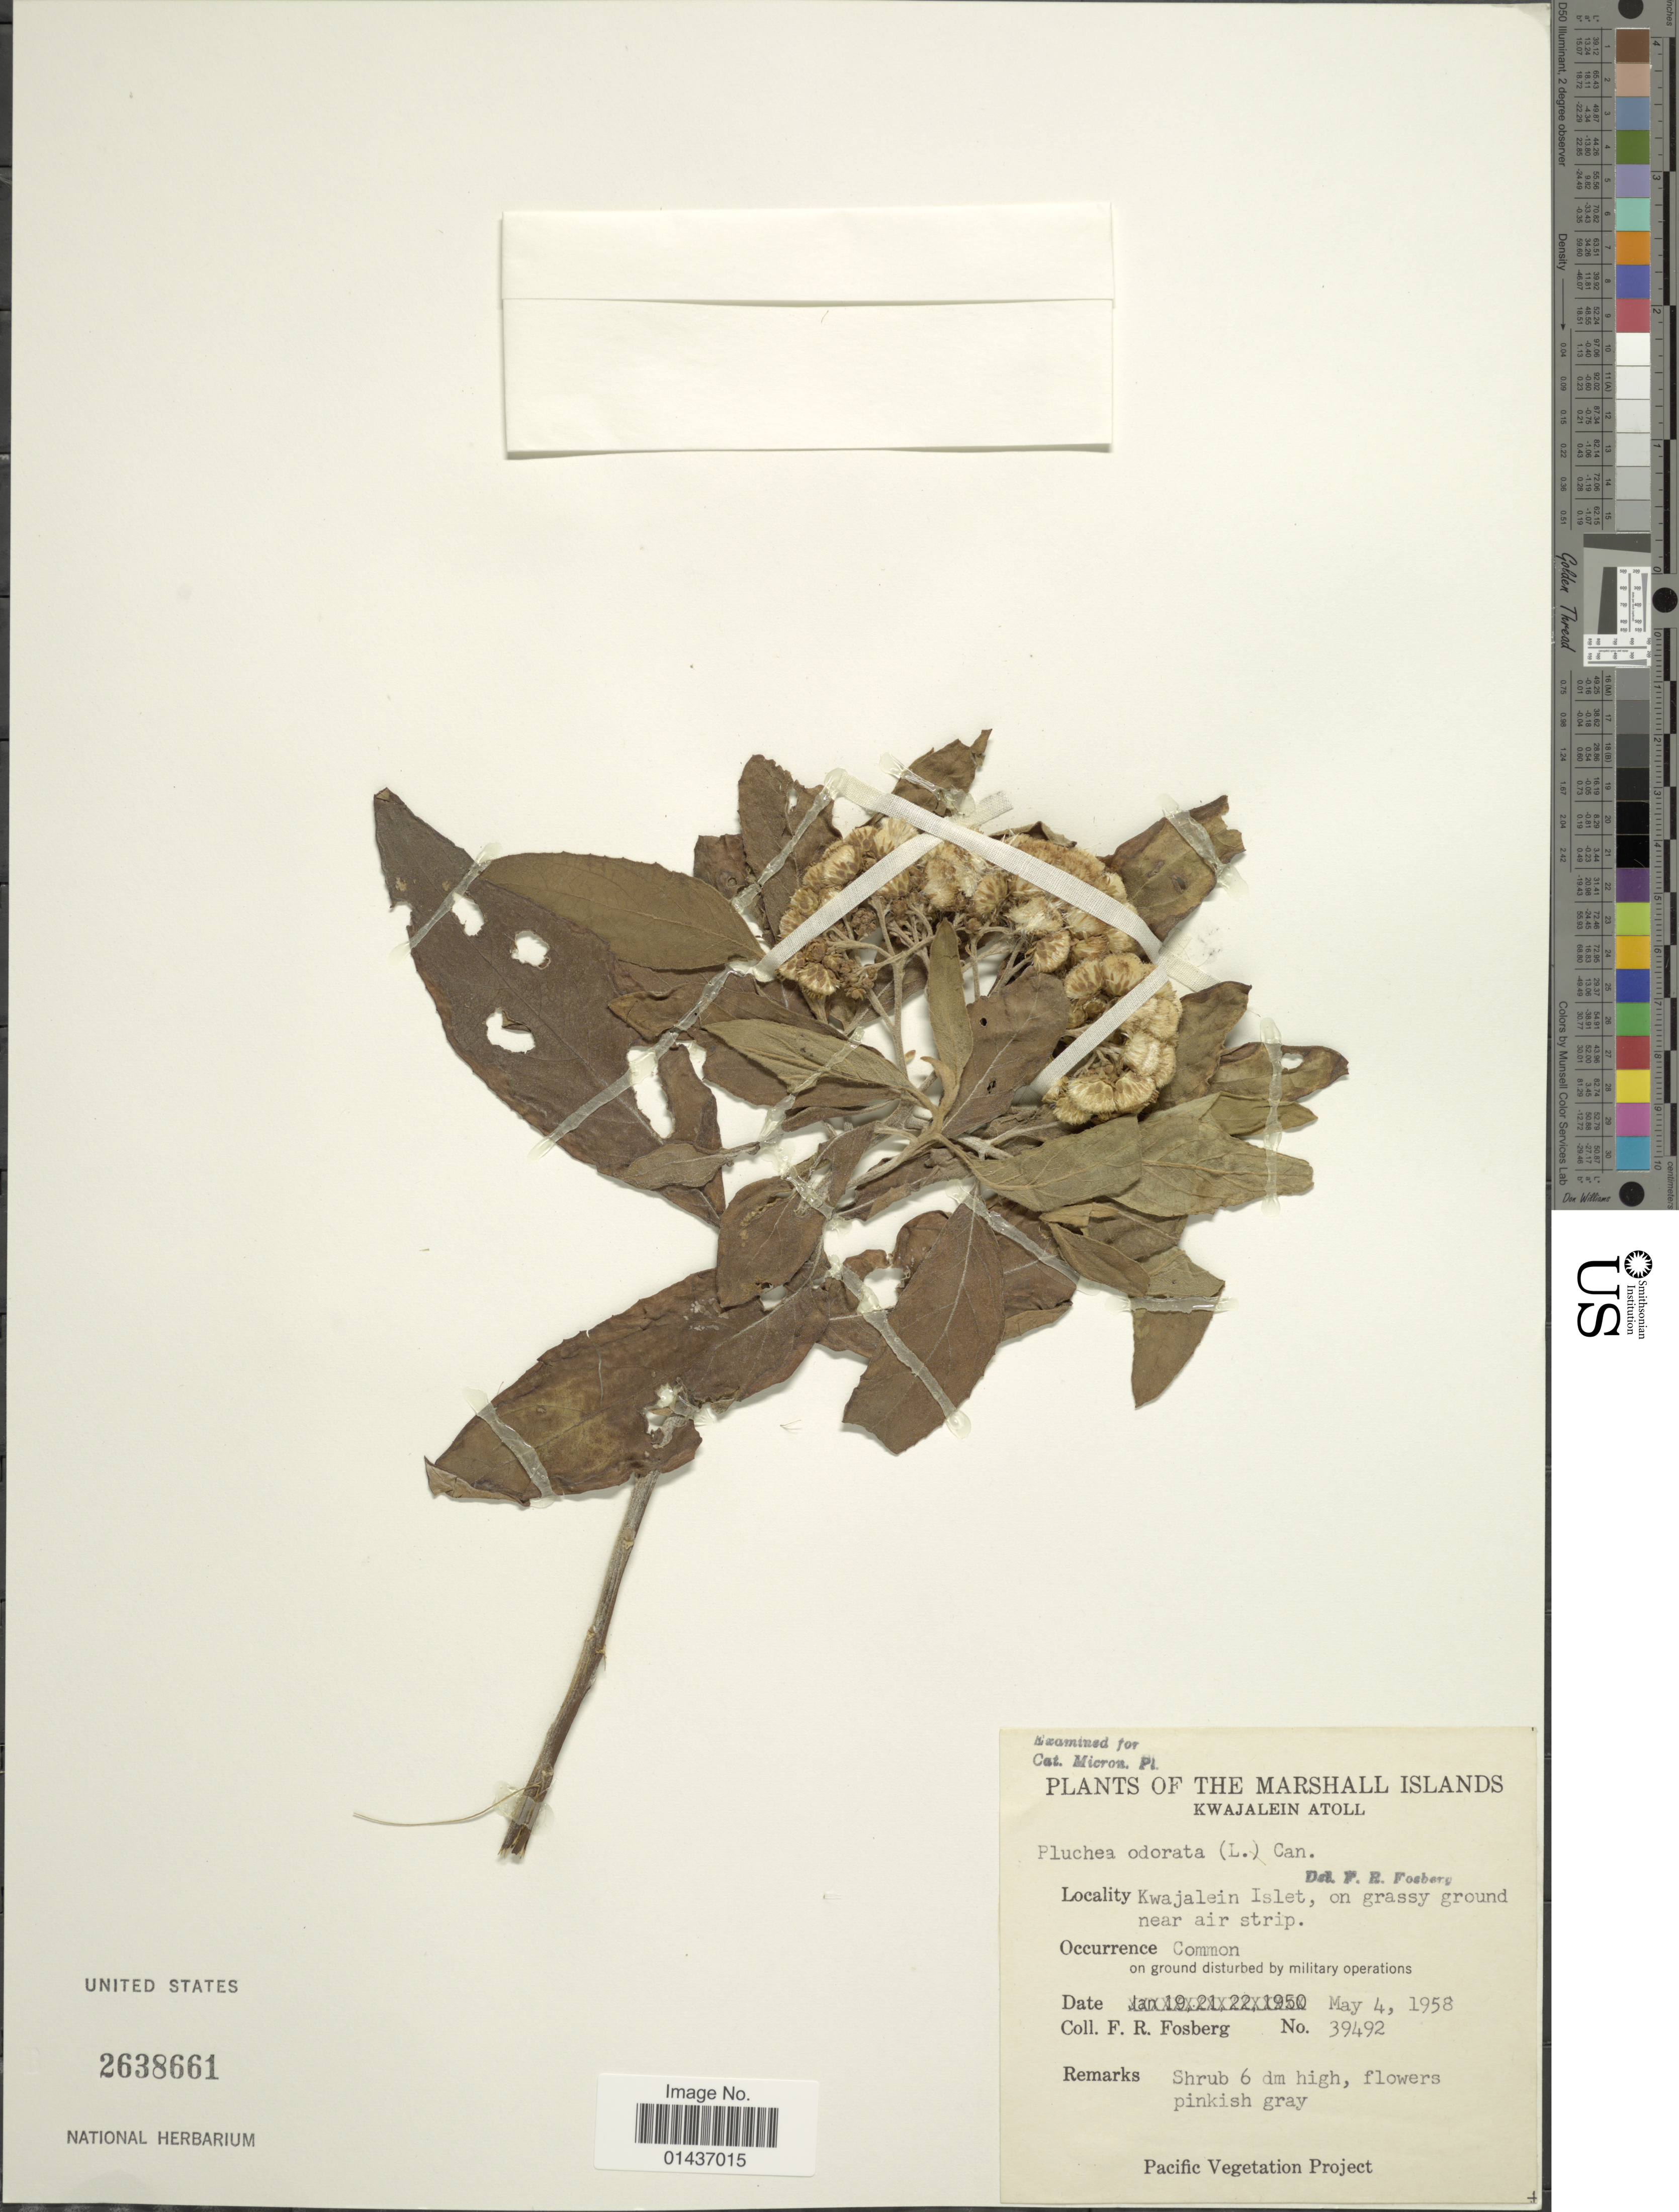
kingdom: Plantae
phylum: Tracheophyta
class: Magnoliopsida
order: Asterales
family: Asteraceae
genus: Pluchea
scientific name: Pluchea carolinensis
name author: (Jacq.) D. Don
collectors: F. R. Fosberg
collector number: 39492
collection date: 1958-05-04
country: Marshall Islands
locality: The Marshall Islands, Kwajalein Atoll, Kwajalein Islet, on grasy ground near air strip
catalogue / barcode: US 2638661